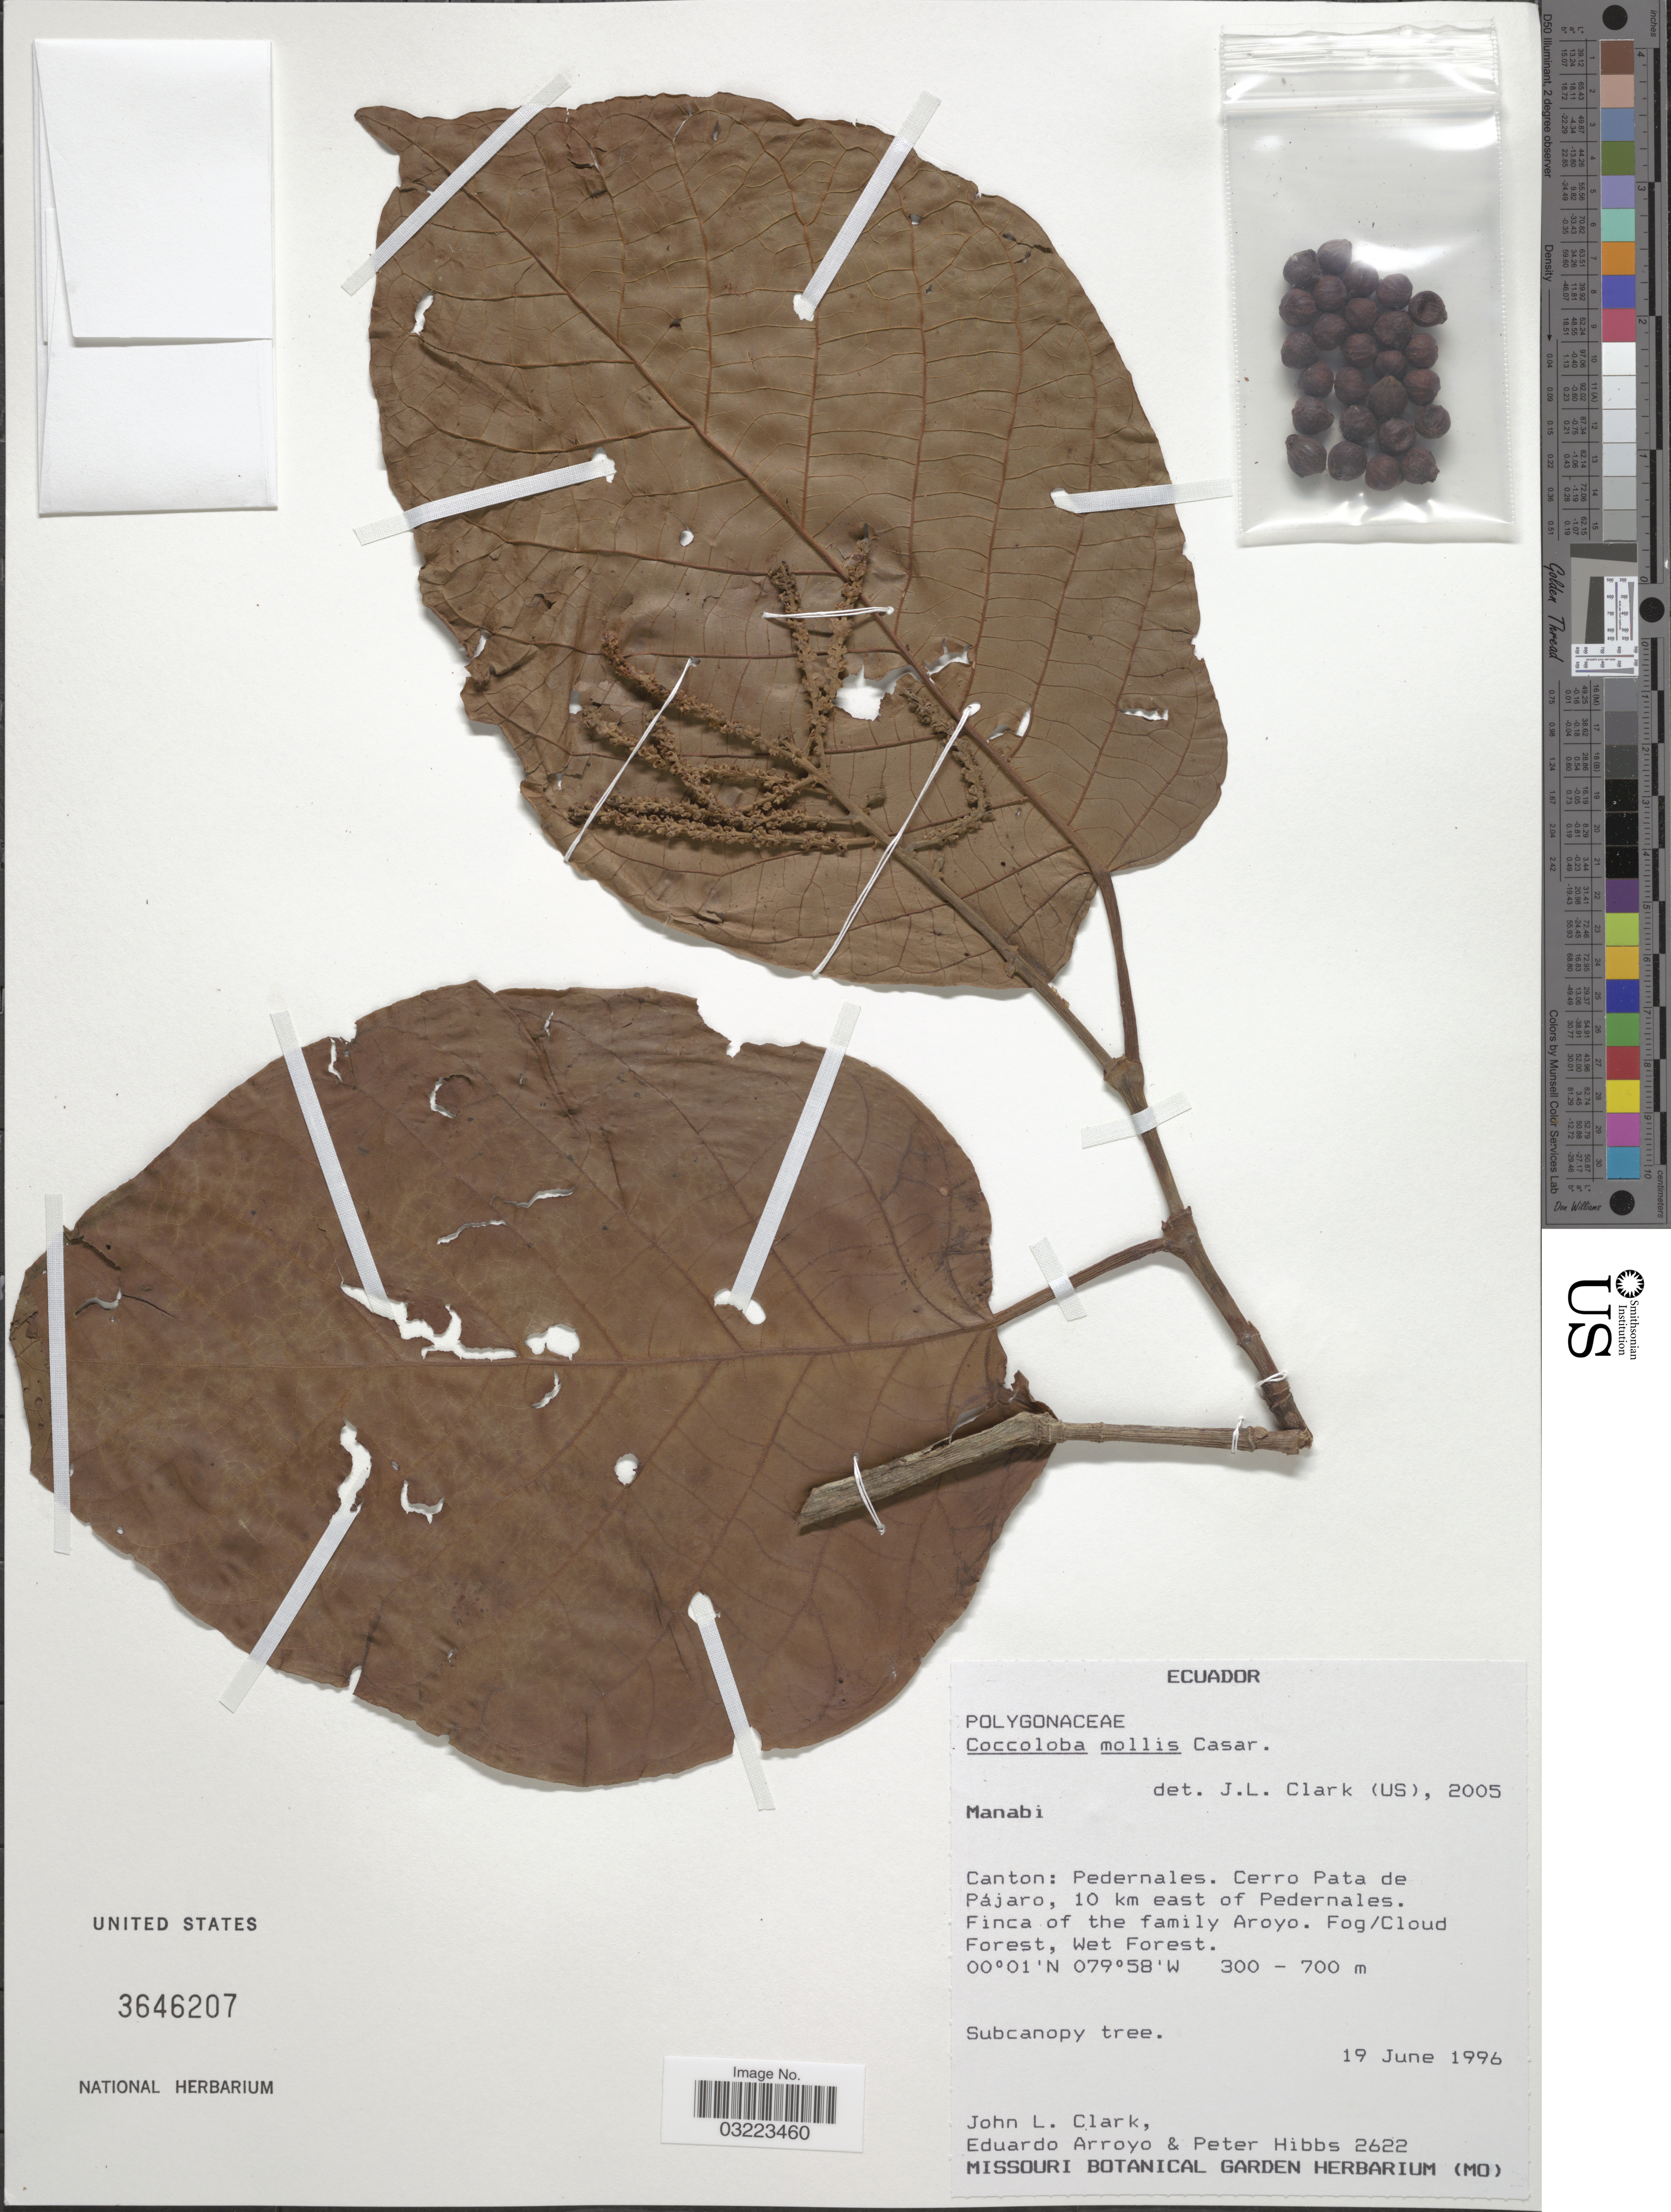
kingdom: Plantae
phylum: Tracheophyta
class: Magnoliopsida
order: Caryophyllales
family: Polygonaceae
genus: Coccoloba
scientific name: Coccoloba mollis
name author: Casar.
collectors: J. L. Clark, E. Arroyo & P. Hibbs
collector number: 2622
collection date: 1996-06-19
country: Ecuador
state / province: Manabí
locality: Canton: Pedernales. Cerro Pata de Pájaro, 10 km east of Pedernales. Finca of the family Aroyo.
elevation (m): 300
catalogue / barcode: US 3646207